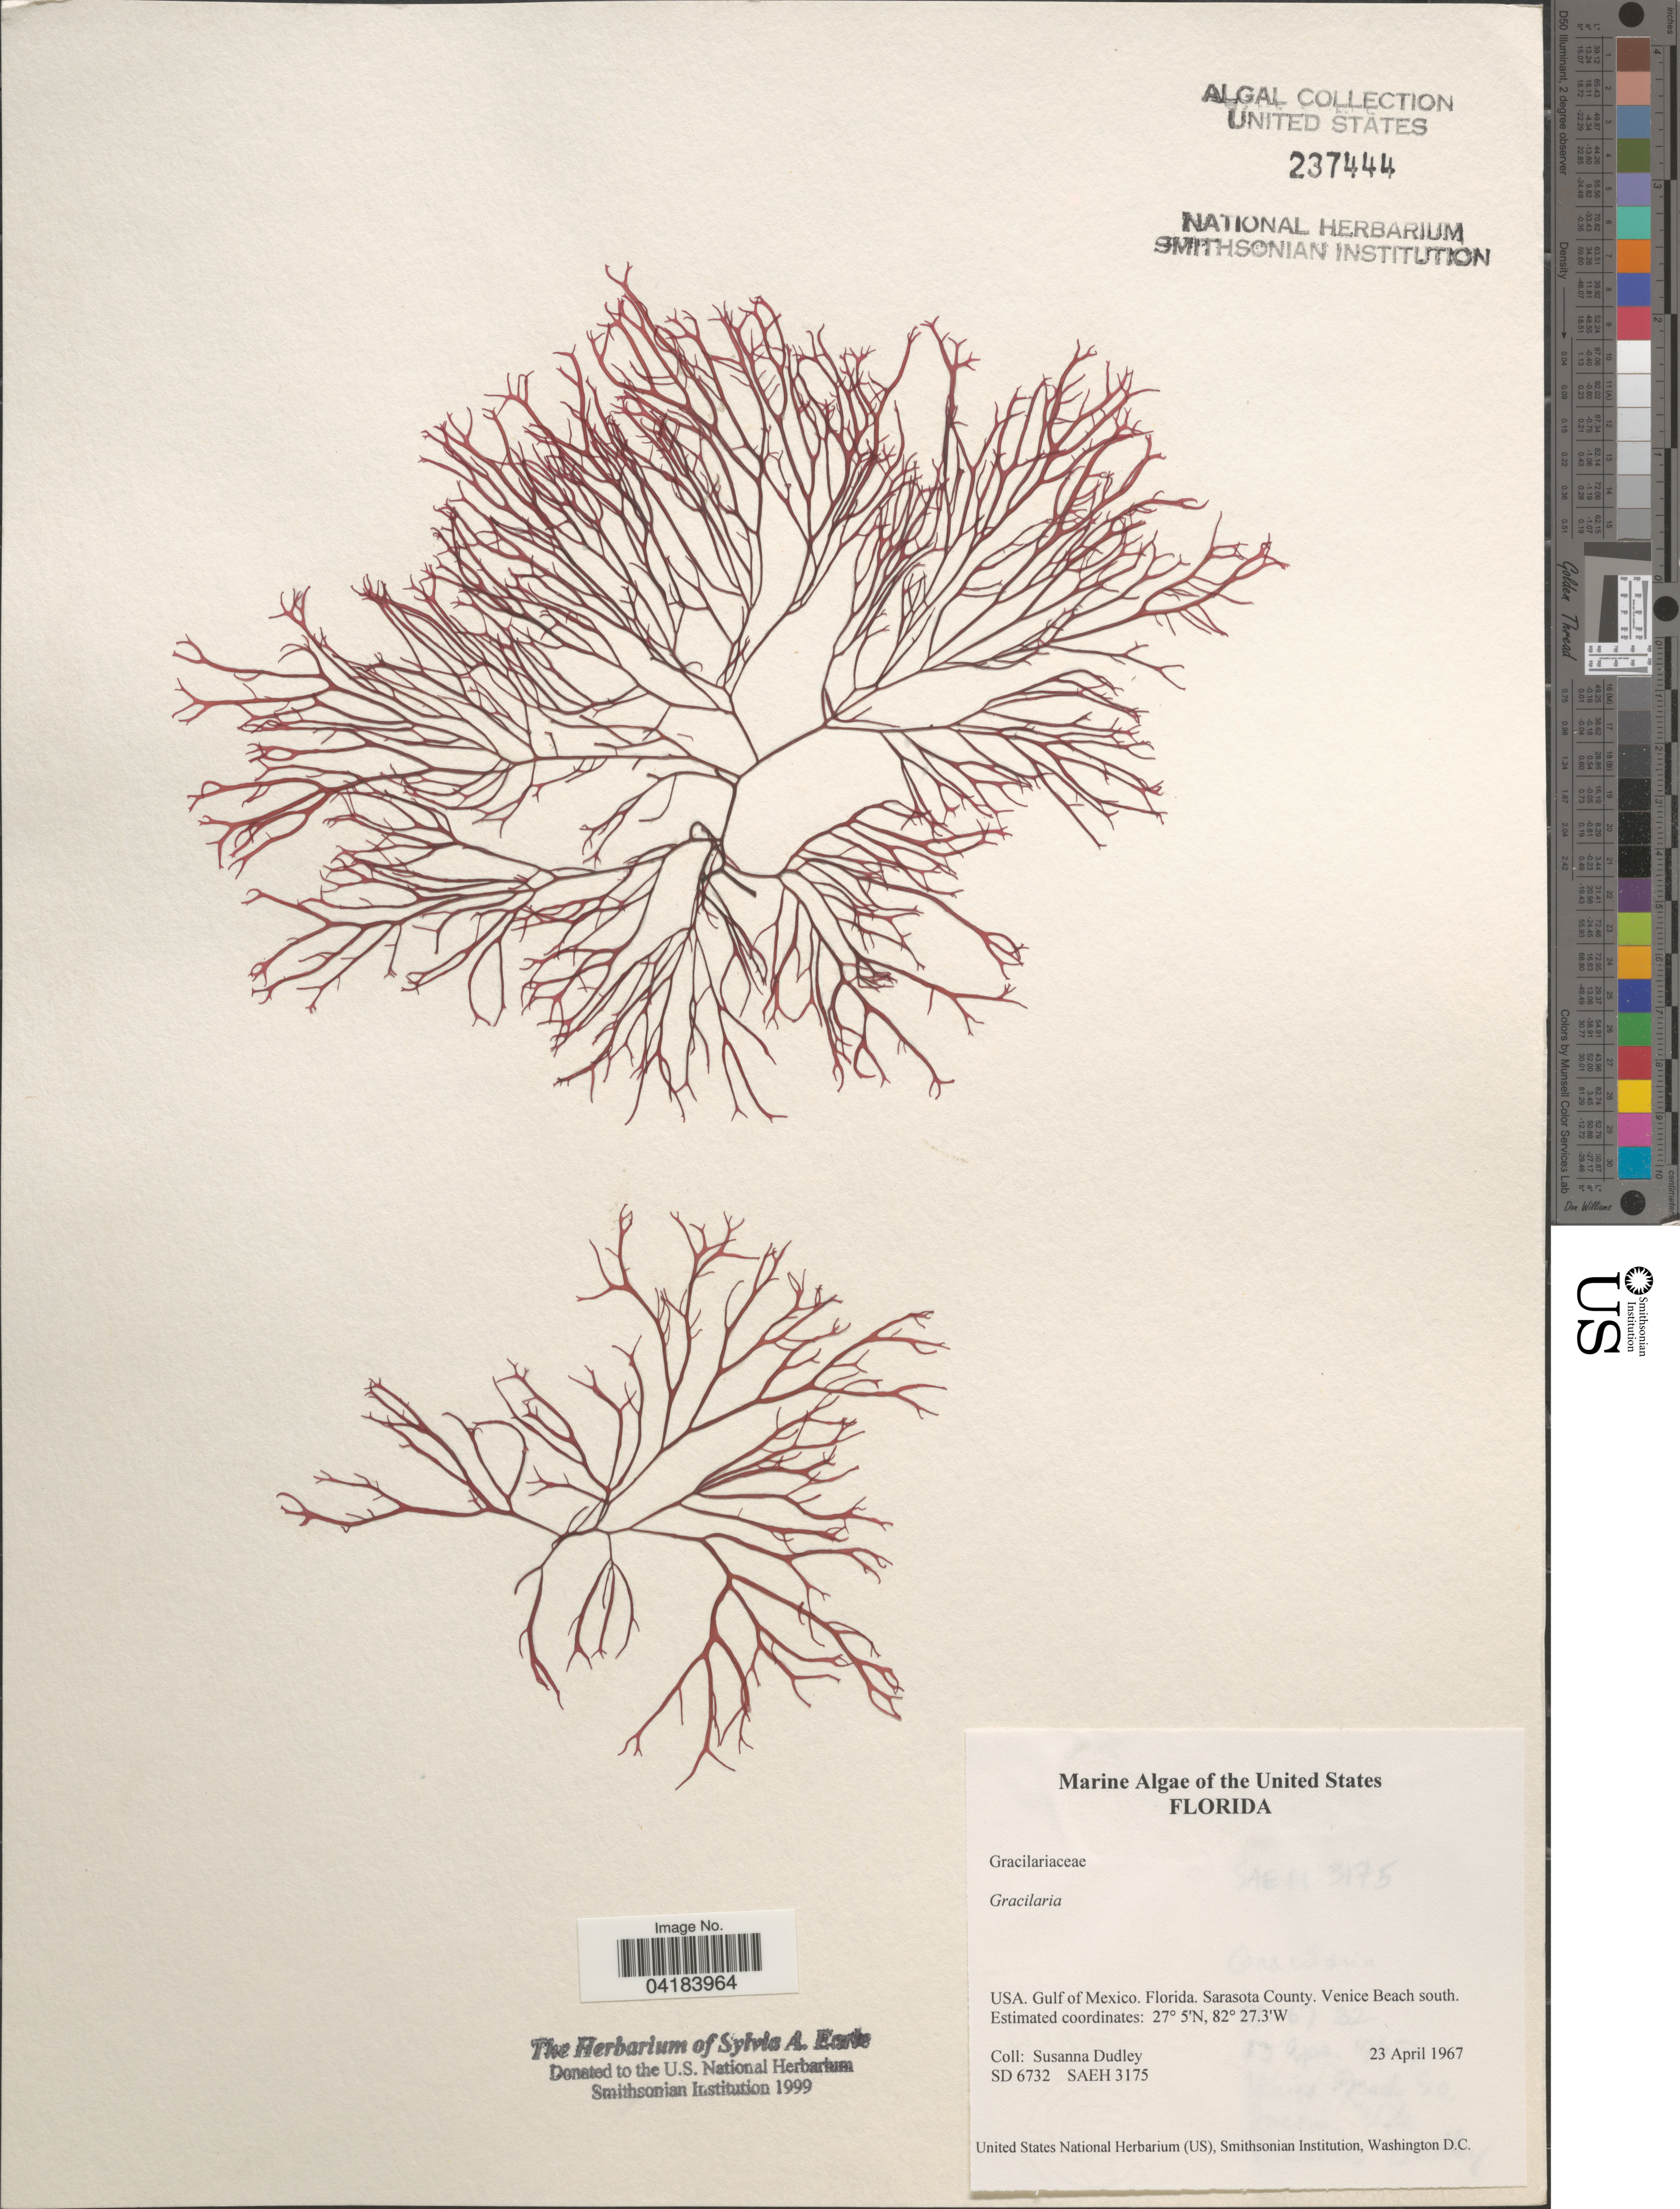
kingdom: Plantae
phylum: Rhodophyta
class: Florideophyceae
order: Gracilariales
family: Gracilariaceae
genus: Gracilaria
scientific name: Gracilaria sp.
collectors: S. Dudley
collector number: SD6732/SAEH3175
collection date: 1967-04-23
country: United States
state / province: Florida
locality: Gulf of Mexico. Sarasota County. Venice Beach north.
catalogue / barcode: US 237444